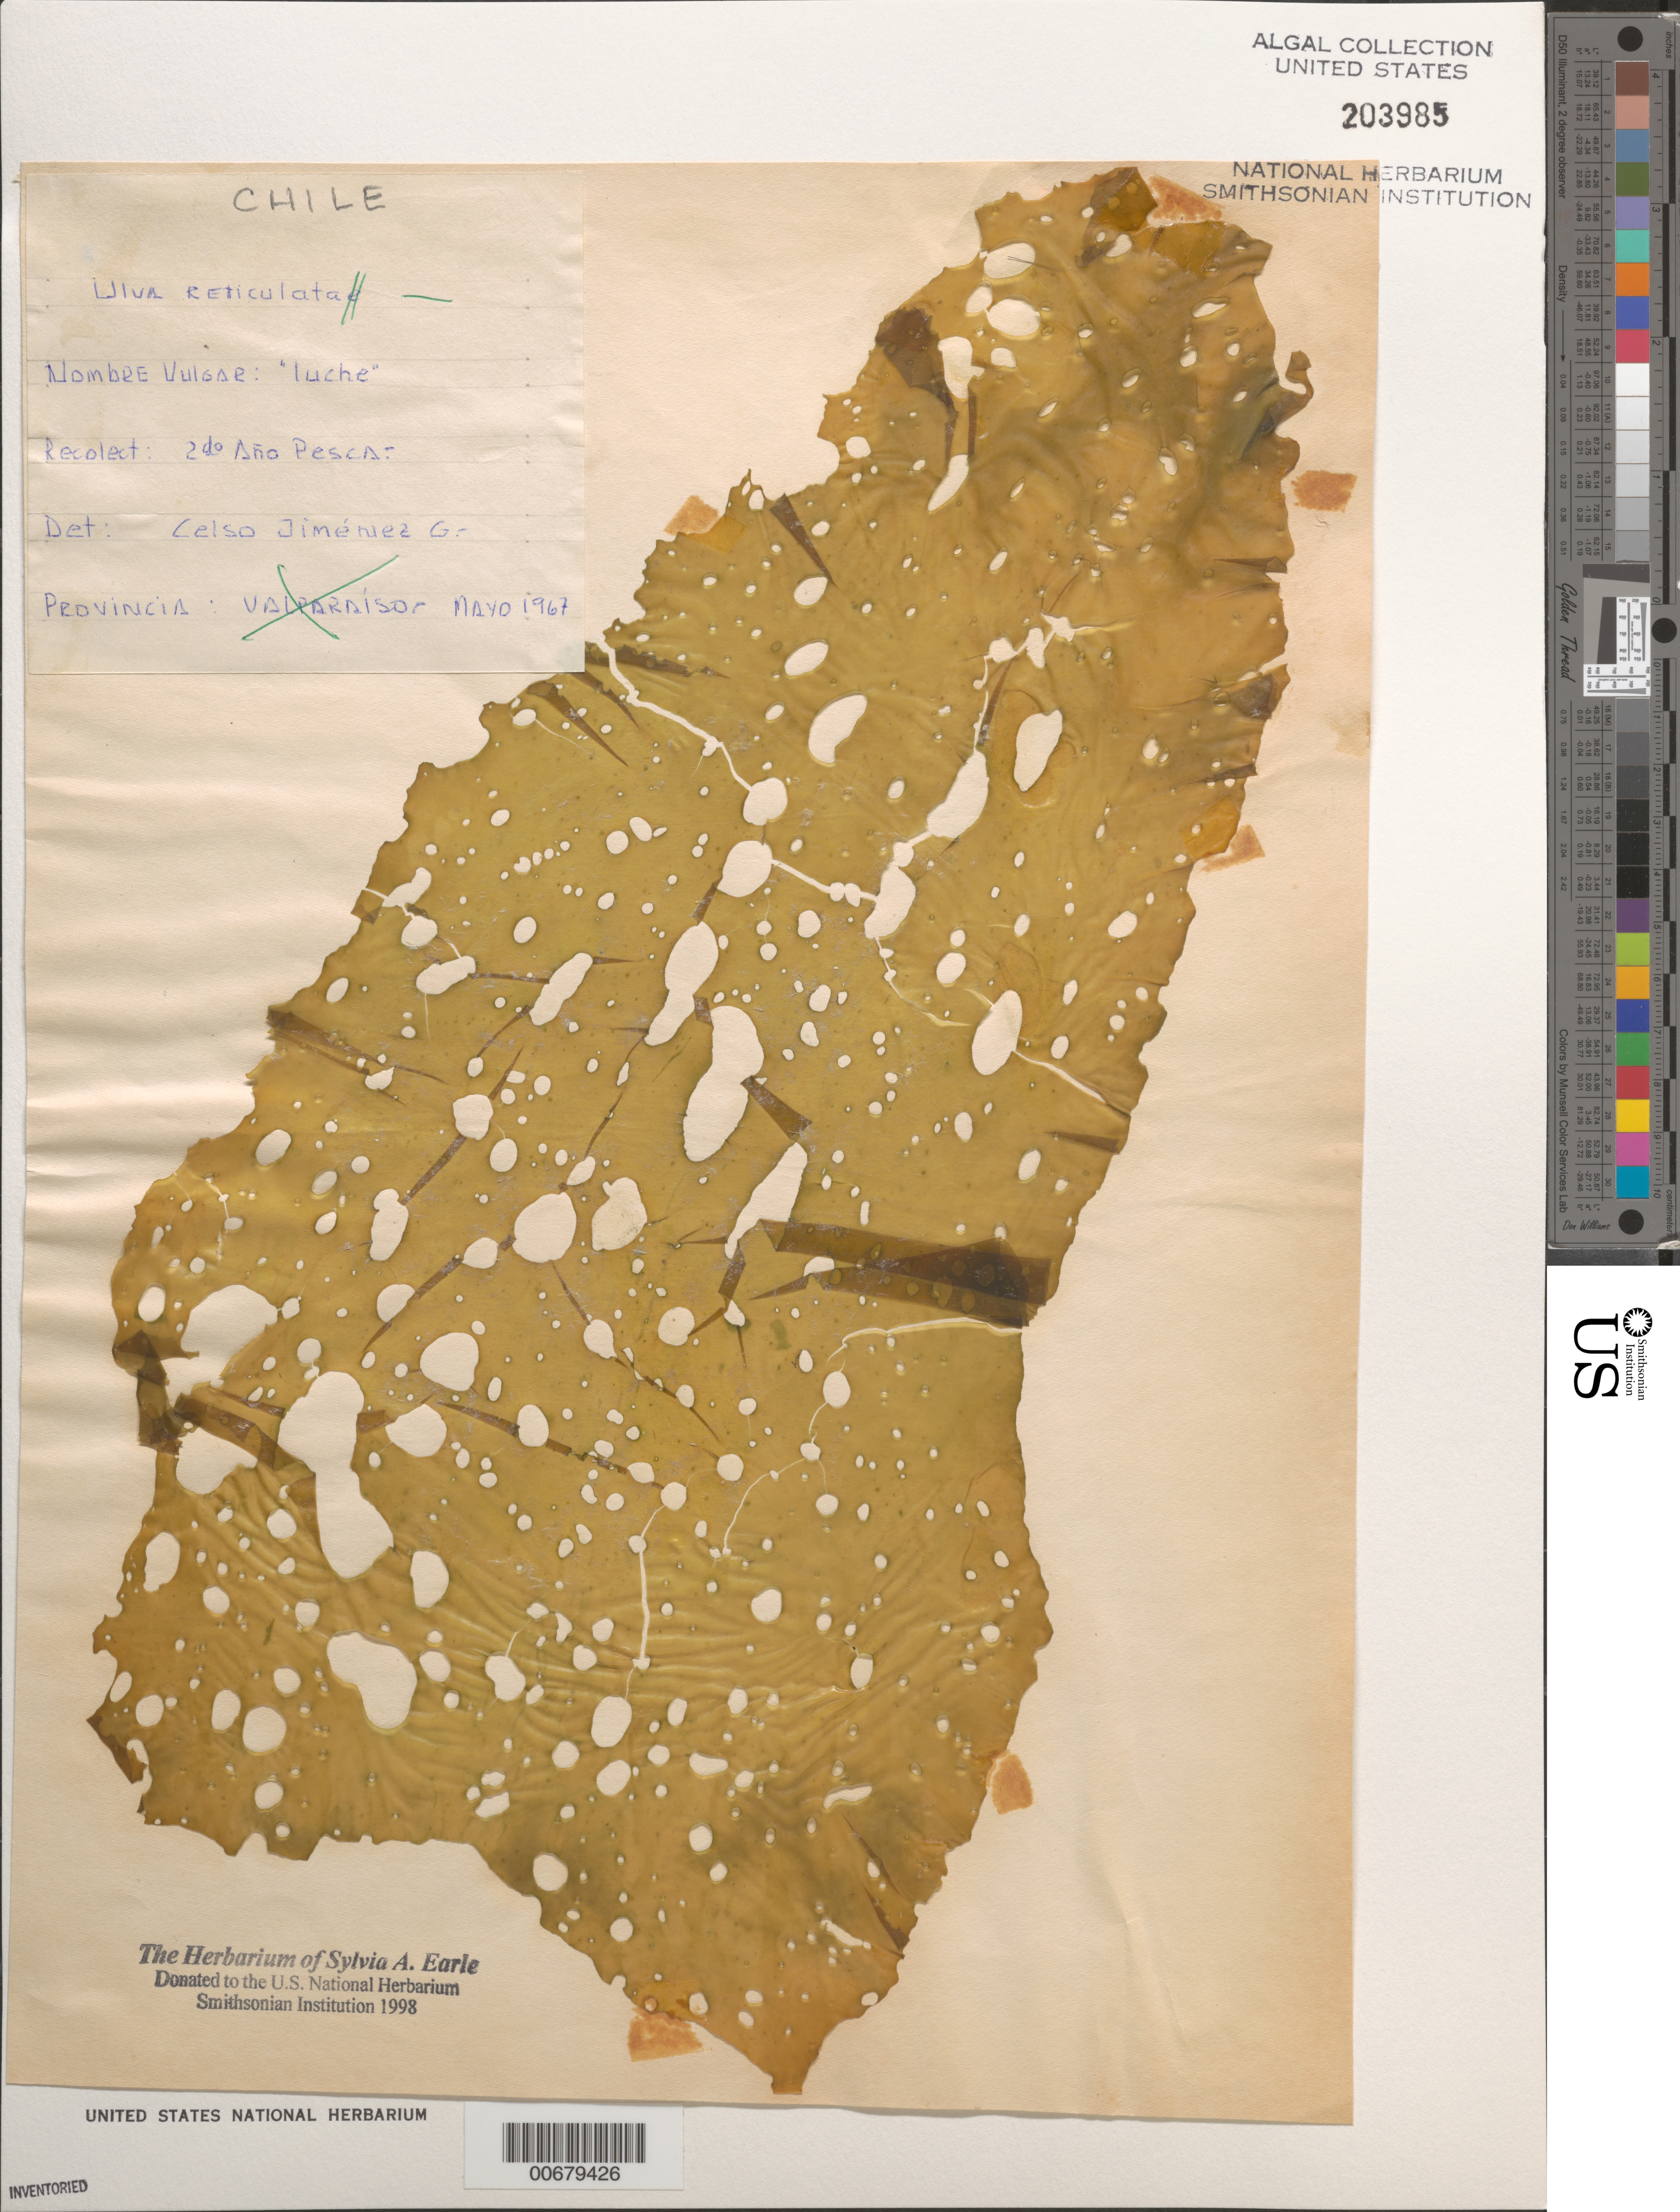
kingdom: Plantae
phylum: Chlorophyta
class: Ulvophyceae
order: Ulvales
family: Ulvaceae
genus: Ulva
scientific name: Ulva reticulata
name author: Forssk.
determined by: Jimenez G., Celso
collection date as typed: May 1967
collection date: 1967-05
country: Chile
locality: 2do Ano Pesca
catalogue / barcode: US 203985